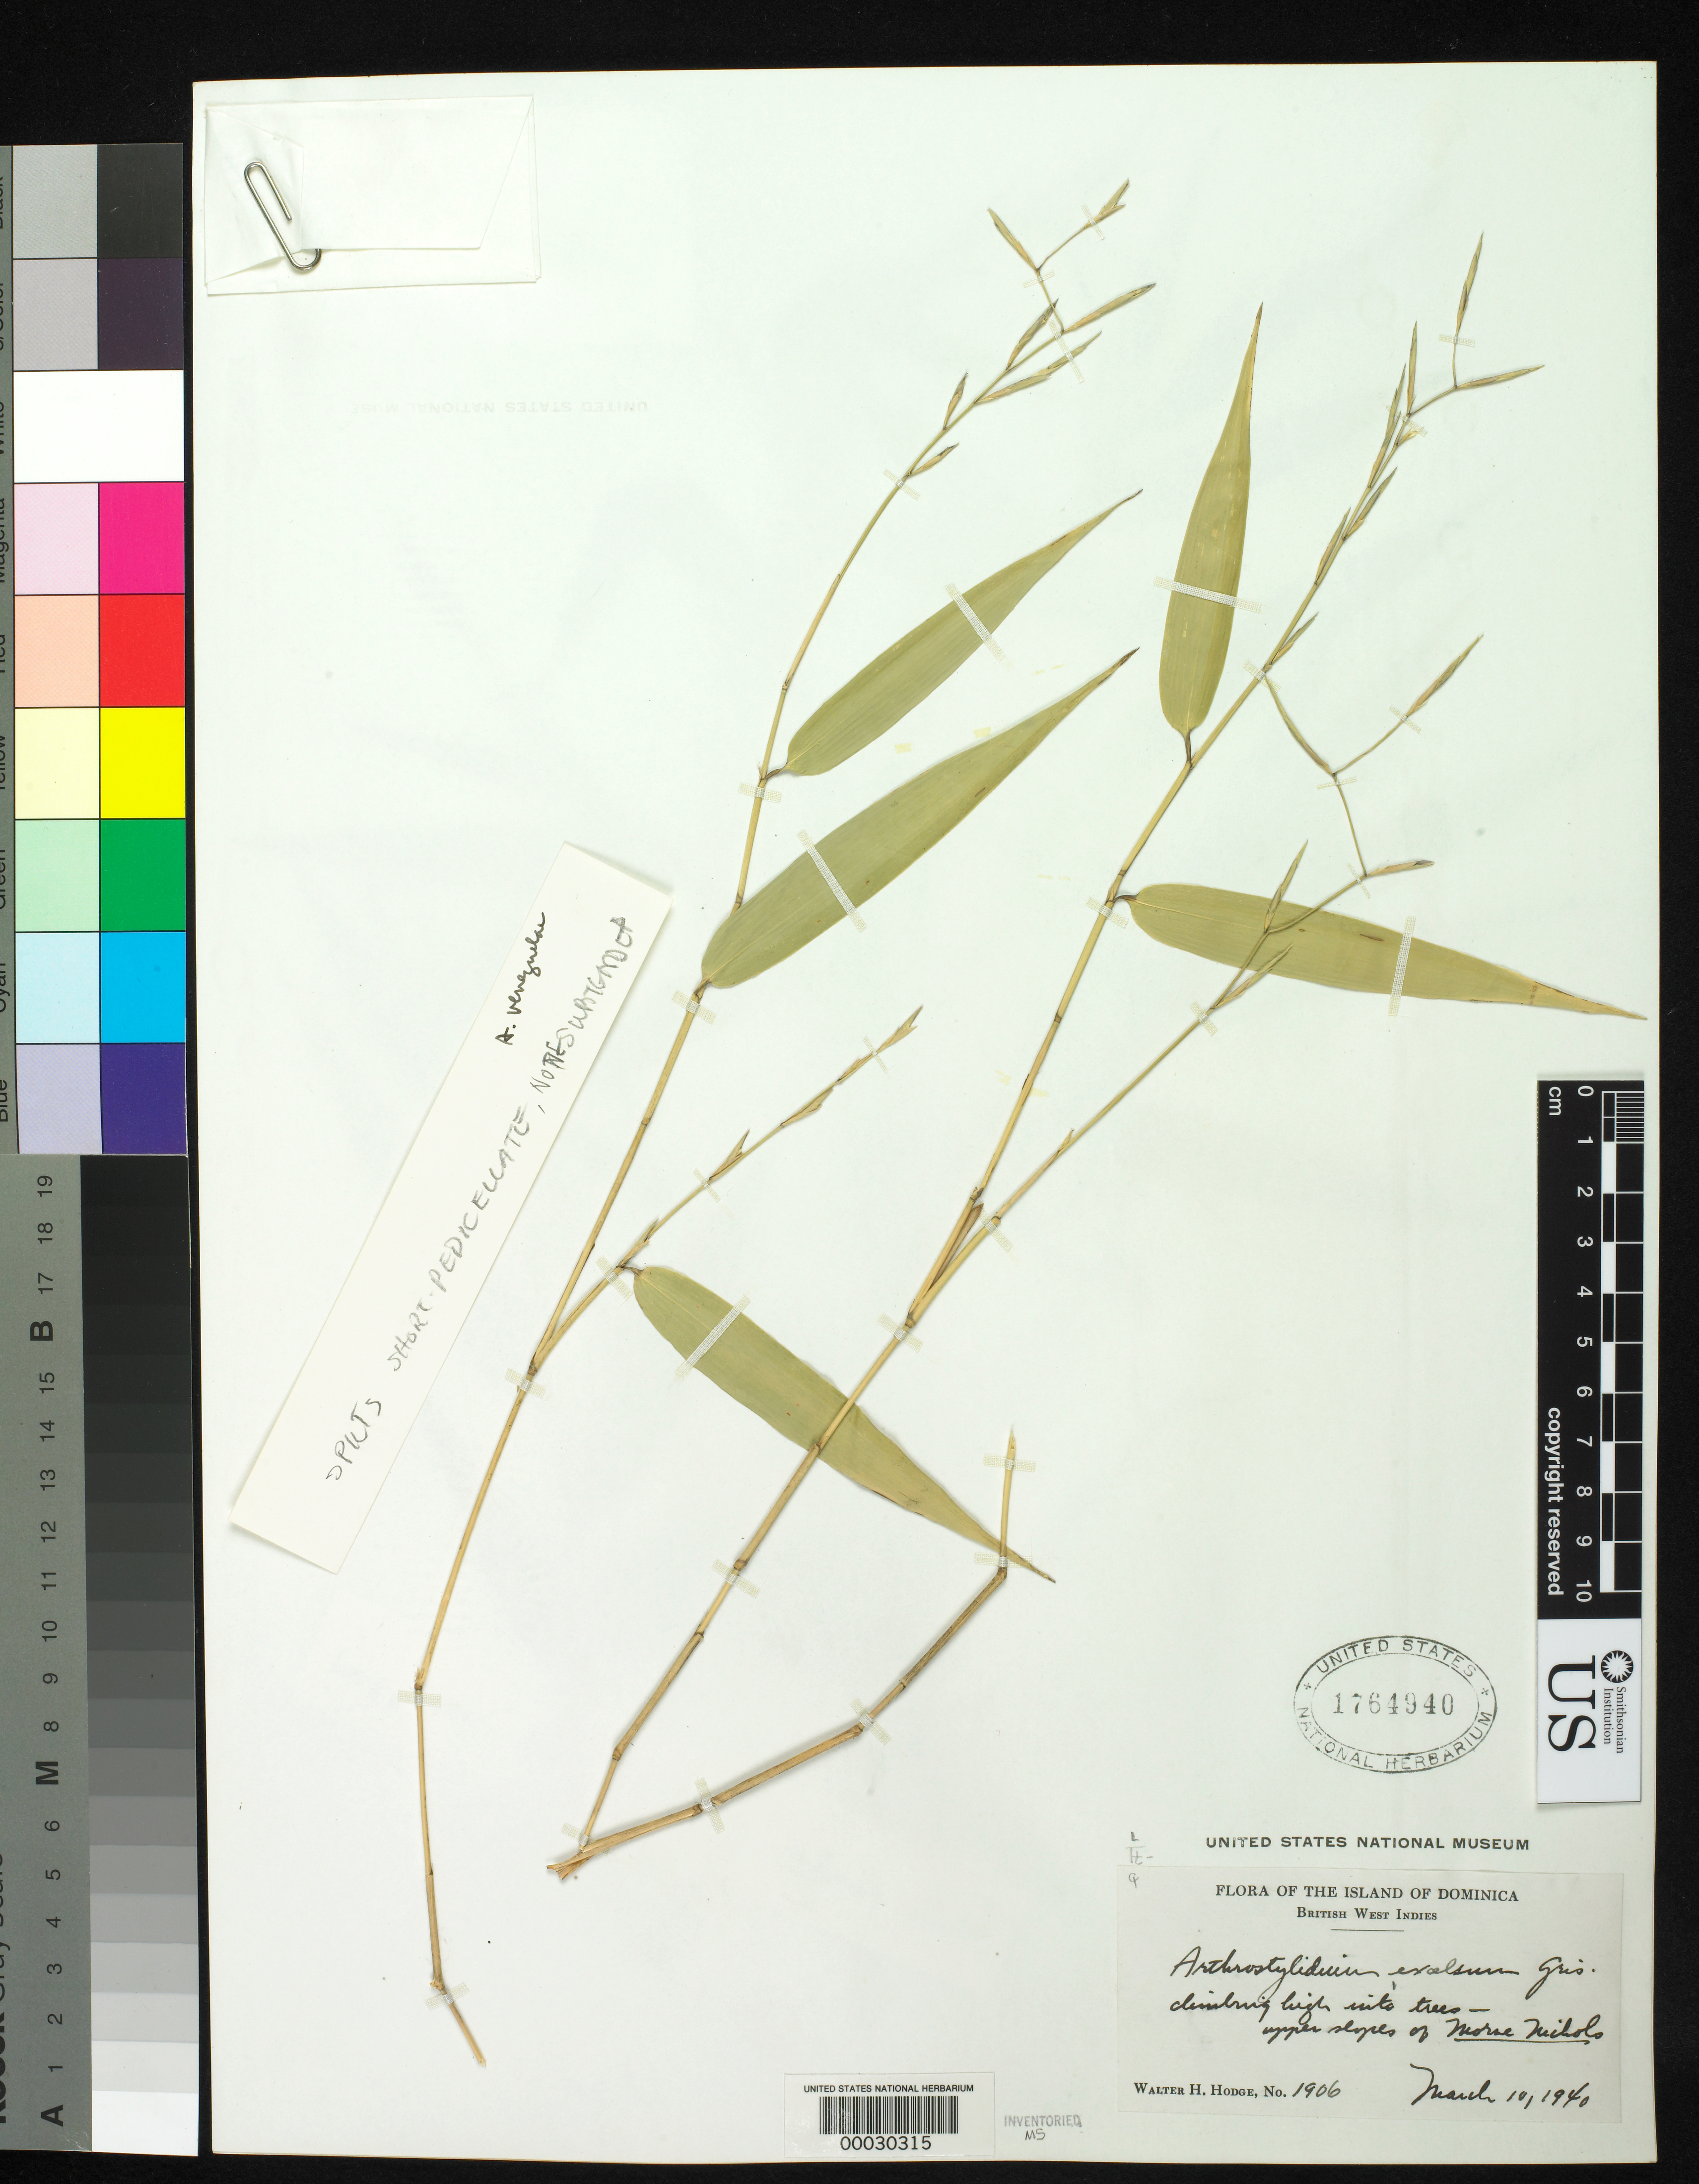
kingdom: Plantae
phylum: Tracheophyta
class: Liliopsida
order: Poales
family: Poaceae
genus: Arthrostylidium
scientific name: Arthrostylidium venezuelae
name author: (Steud.) McClure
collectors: W. Hodge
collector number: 1906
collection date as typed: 10 Mar 1940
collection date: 1940-03-10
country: Dominican Republic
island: Hispaniola Island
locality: Morae nichols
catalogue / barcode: US 1764940